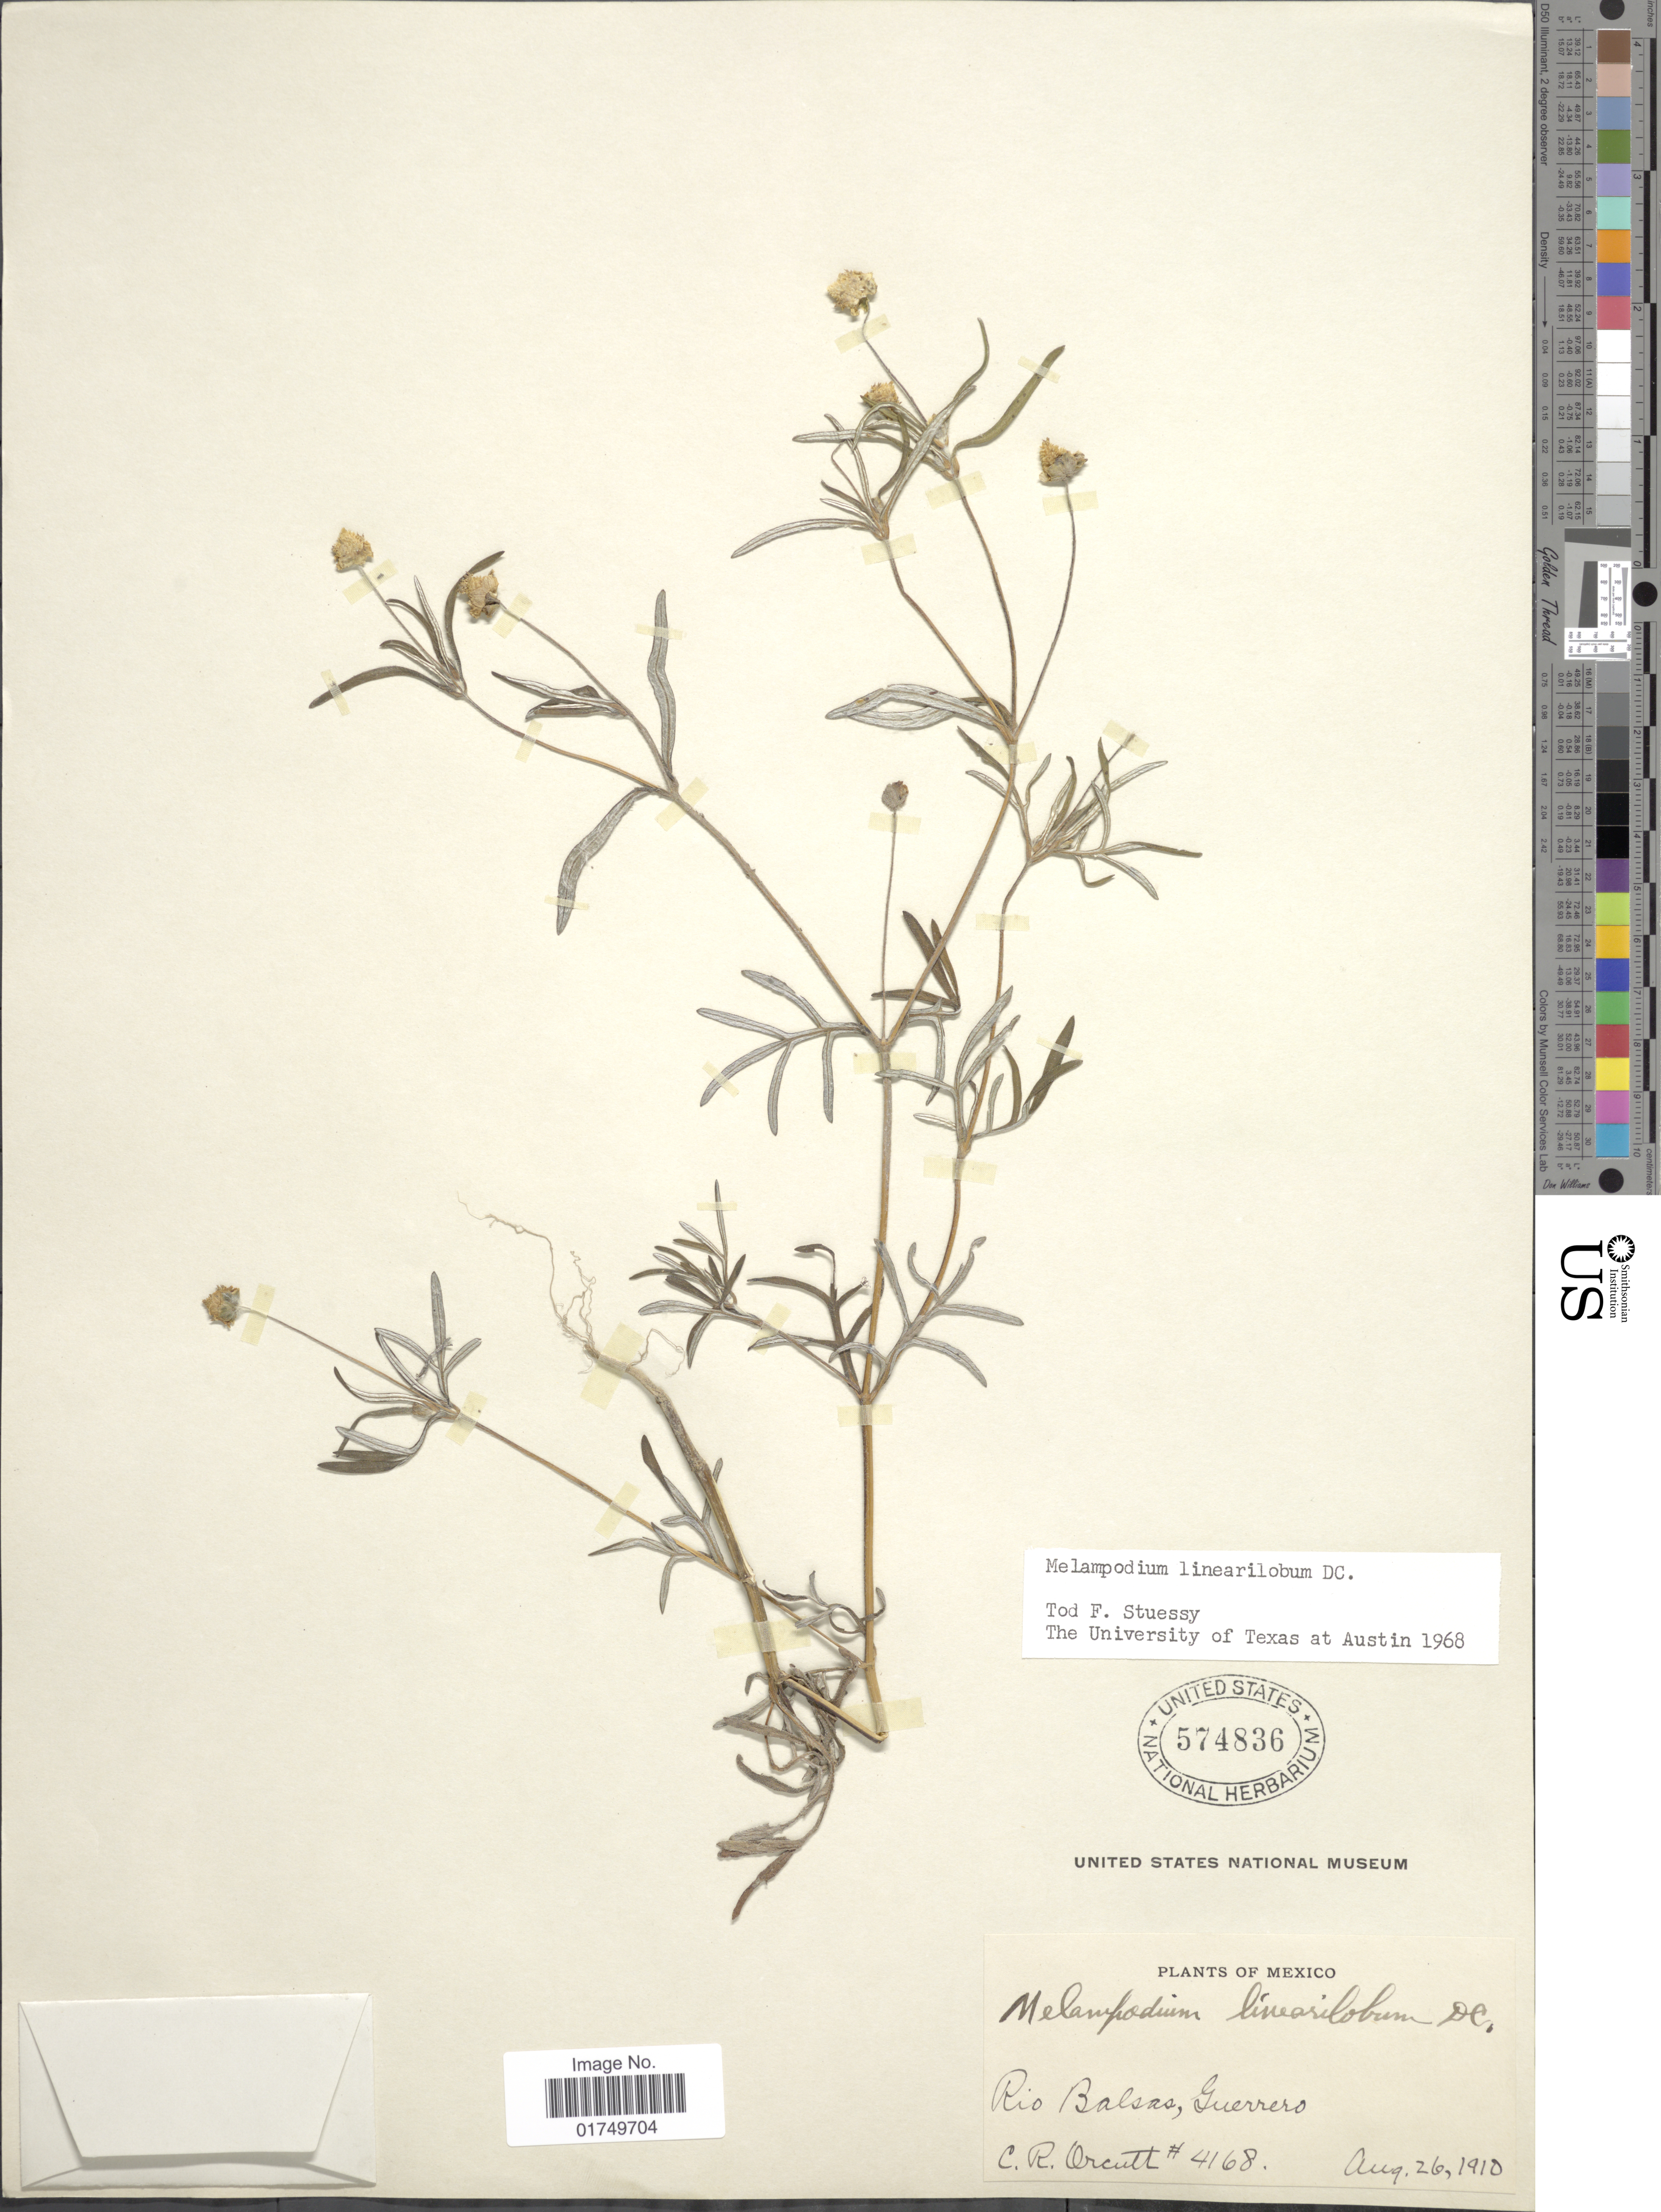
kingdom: Plantae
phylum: Tracheophyta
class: Magnoliopsida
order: Asterales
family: Asteraceae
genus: Melampodium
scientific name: Melampodium linearilobum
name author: DC.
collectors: C. R. Orcutt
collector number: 4168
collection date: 1910-08-26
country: Mexico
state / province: Guerrero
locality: Rio Balsas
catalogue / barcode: US 574836